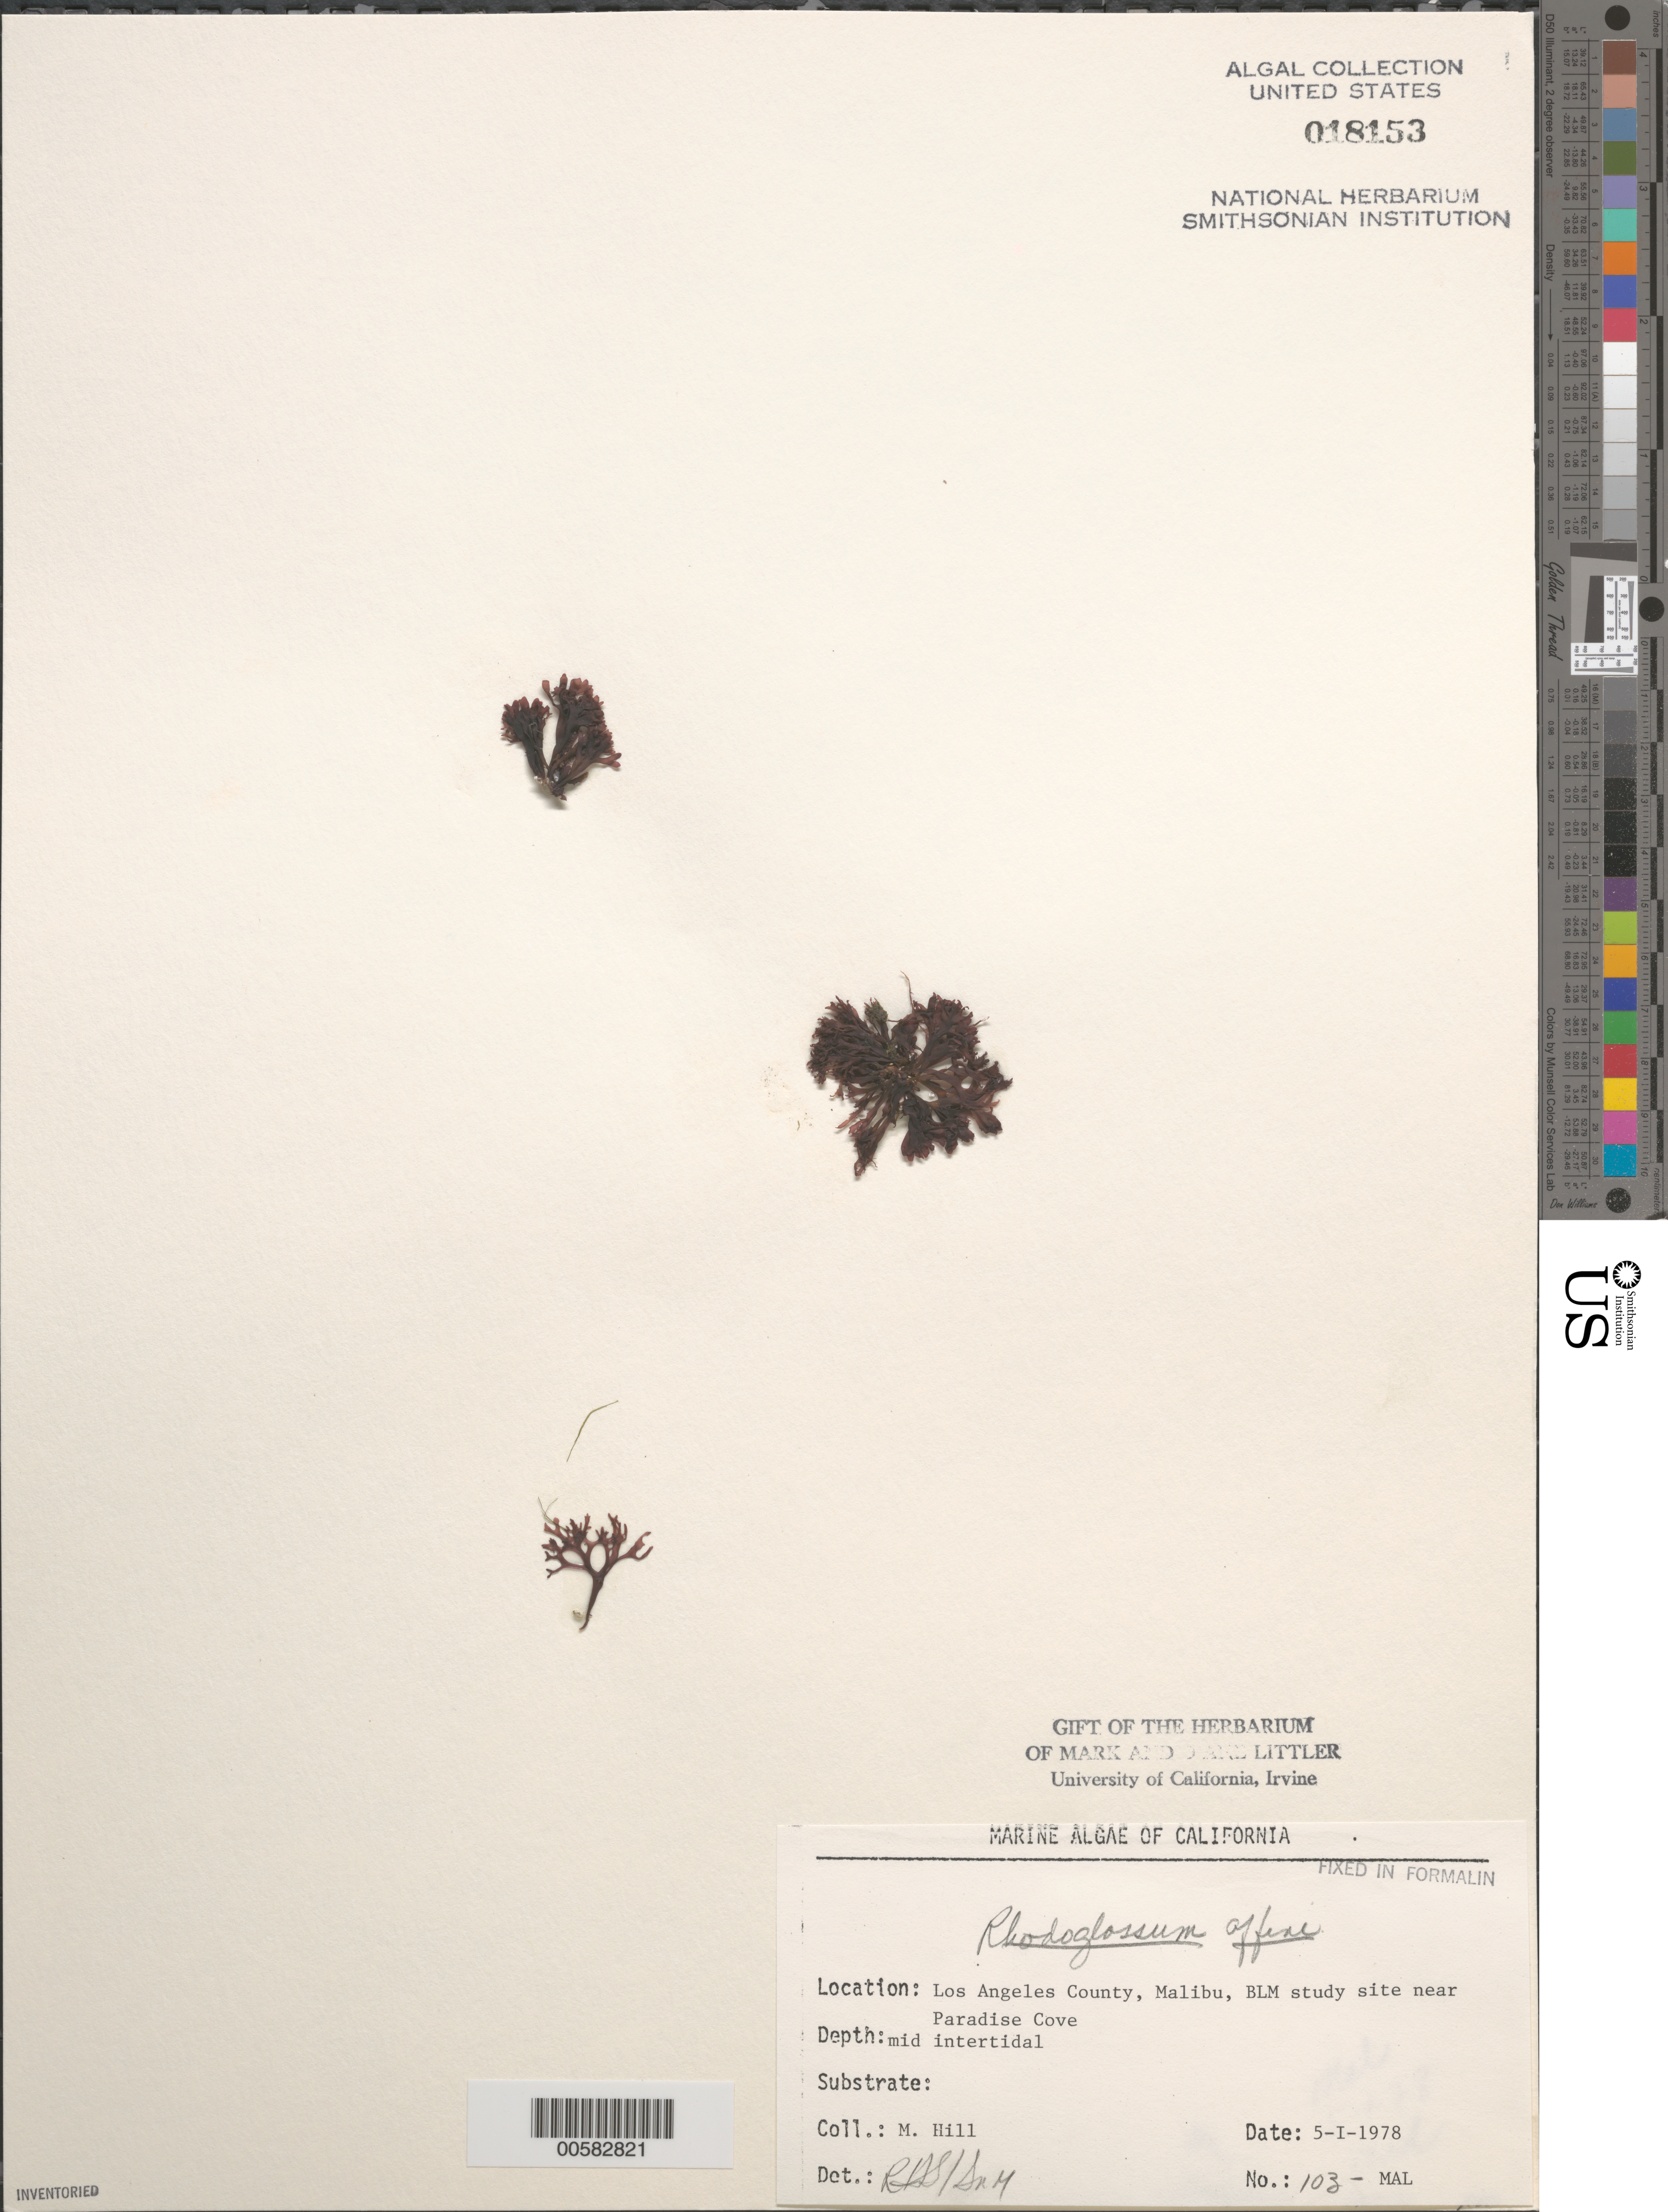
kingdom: Plantae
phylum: Rhodophyta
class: Florideophyceae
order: Gigartinales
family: Gigartinaceae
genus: Mazzaella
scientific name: Mazzaella affinis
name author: (Harvey) Fredericq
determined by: Algae name updating Project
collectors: M. Hill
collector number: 103-mal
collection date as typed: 05 Jan 1978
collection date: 1978-01-05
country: United States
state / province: California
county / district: Los Angeles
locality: Malibu near Paradise Cove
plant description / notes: BLM-SOCALBIGHT Rocky Intertidal Survey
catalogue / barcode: US 18153